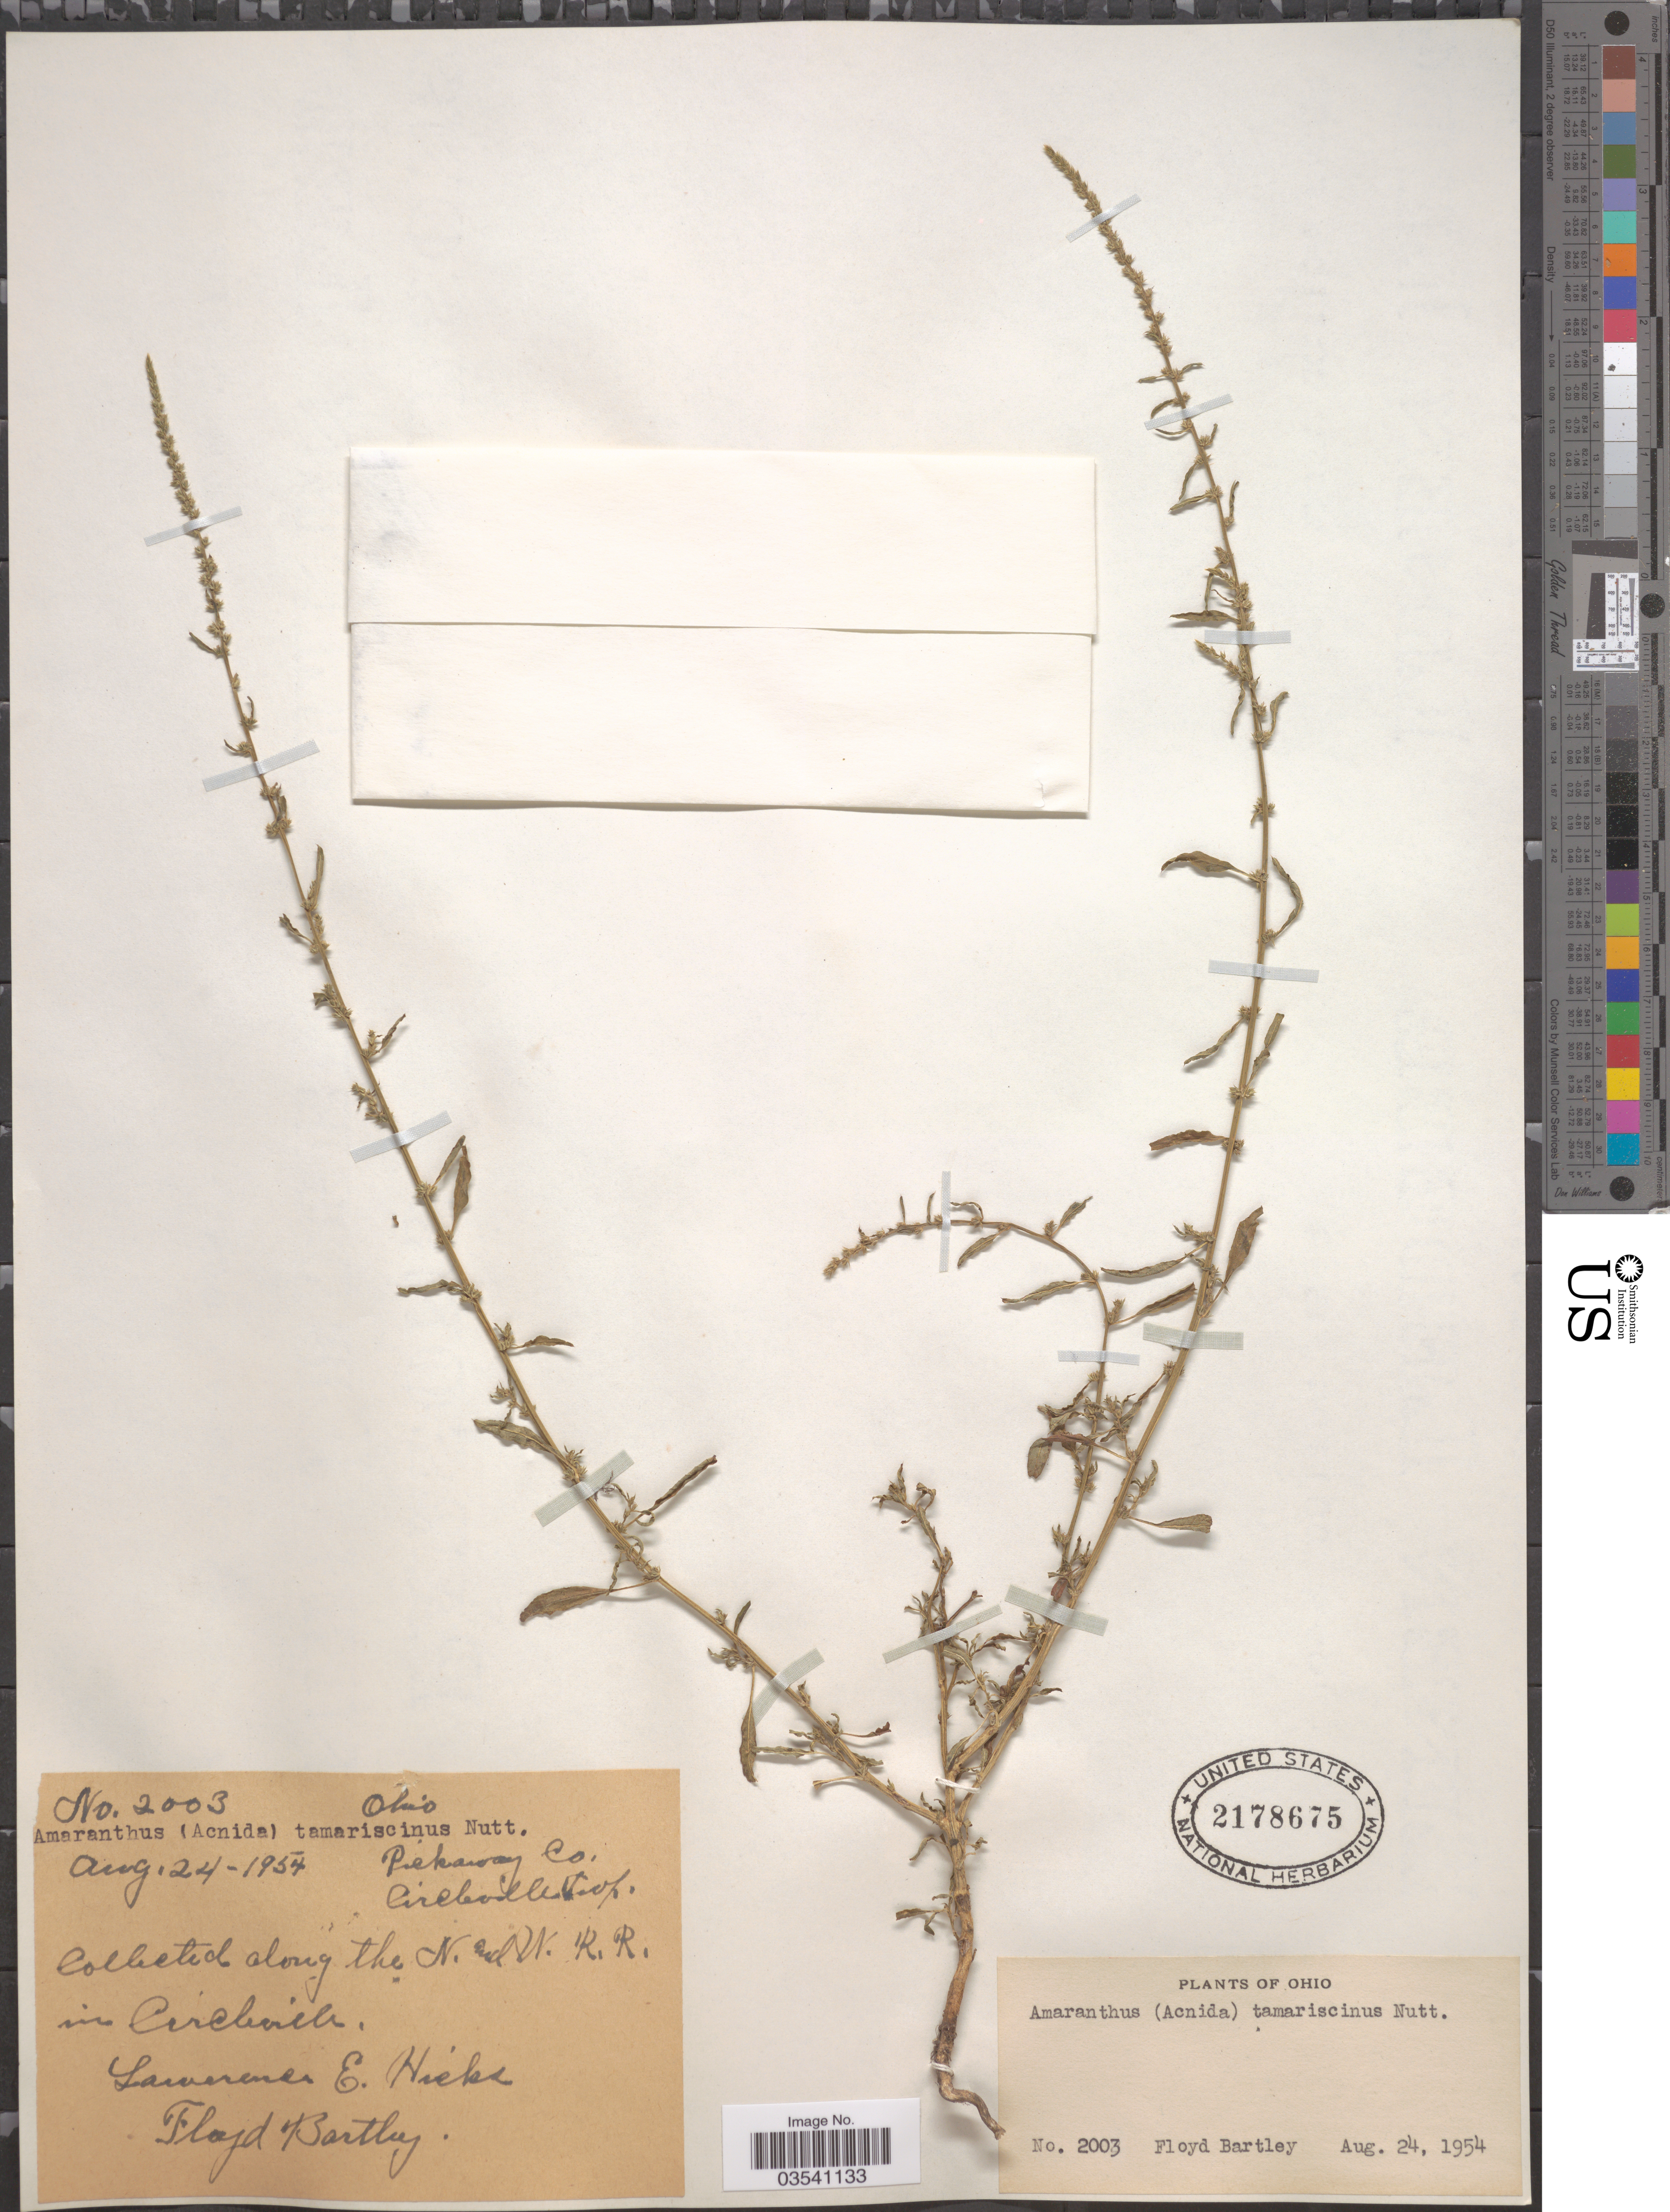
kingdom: Plantae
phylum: Tracheophyta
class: Magnoliopsida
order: Caryophyllales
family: Amaranthaceae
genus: Amaranthus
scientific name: Amaranthus tamariscinus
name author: Nutt.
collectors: L. E. Hicks & F. Bartley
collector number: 2003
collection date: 1954-08-24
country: United States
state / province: Ohio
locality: Pickaway Co. Circleville Twp. Along the N. and W. R.R. in Circleville.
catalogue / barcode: US 2178675